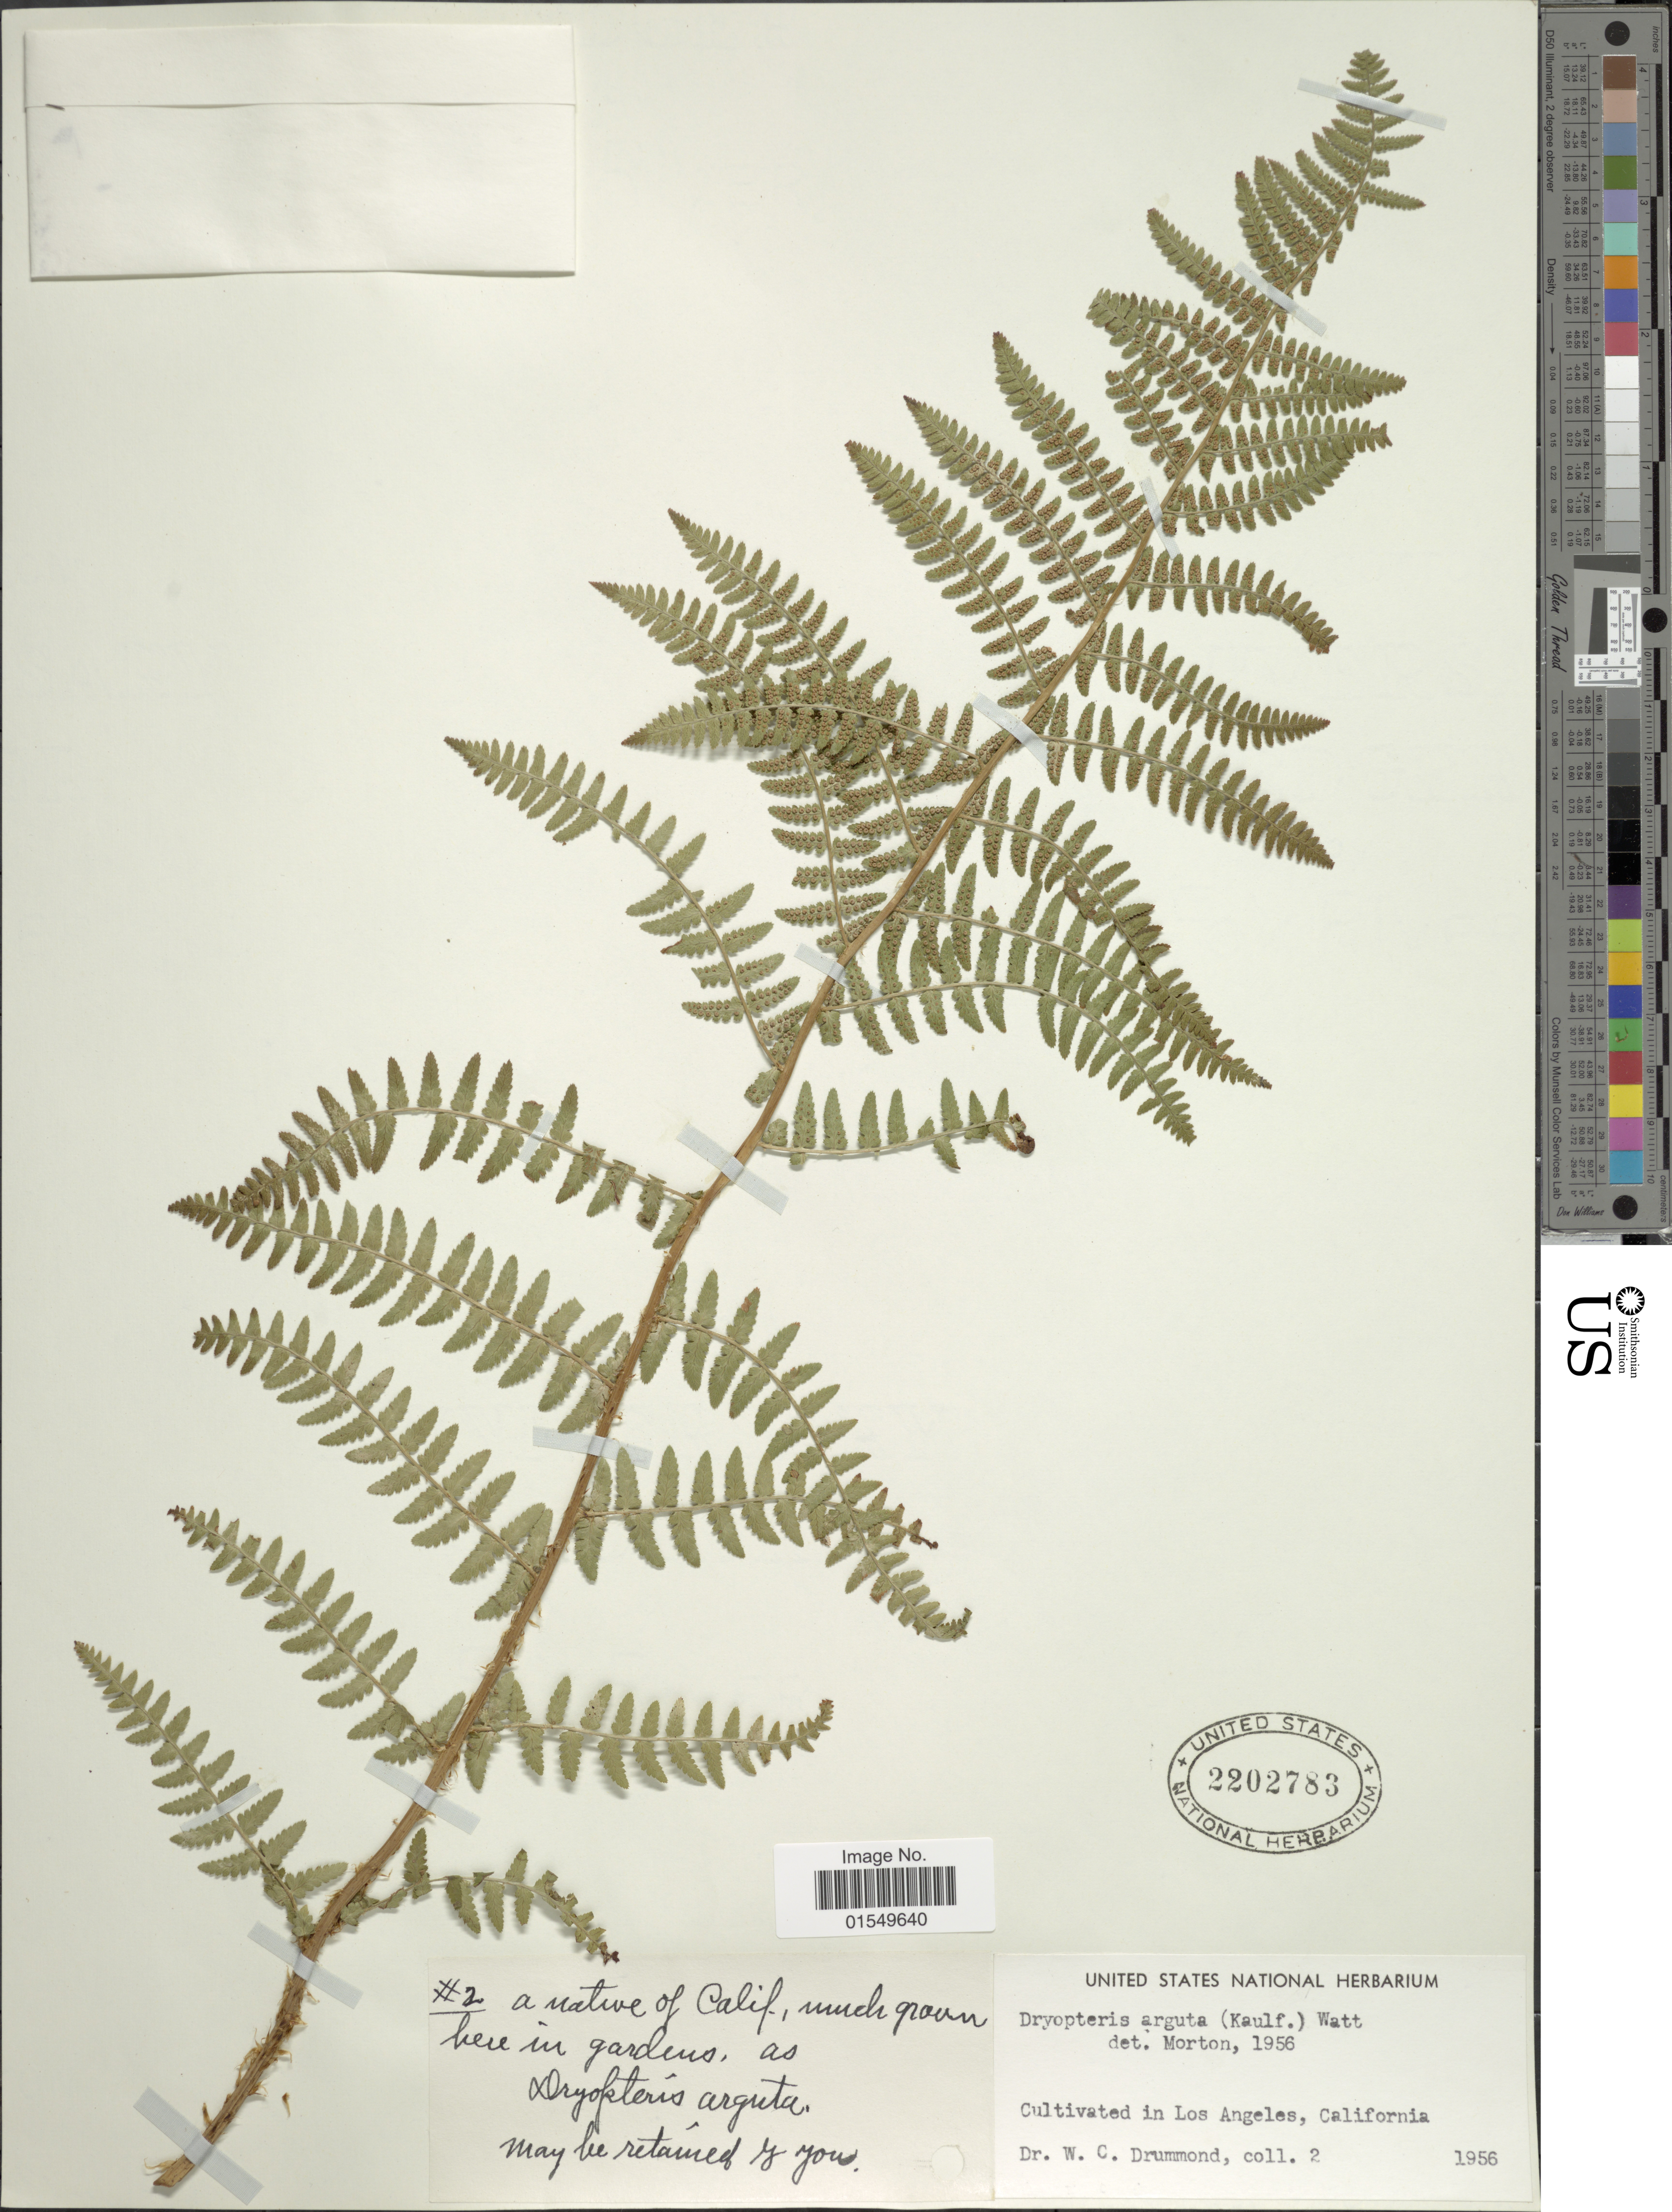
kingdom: Plantae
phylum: Tracheophyta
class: Polypodiopsida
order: Polypodiales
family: Dryopteridaceae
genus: Dryopteris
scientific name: Dryopteris arguta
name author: (Kaulf.) Maxon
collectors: W. Drummond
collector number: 2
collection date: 1956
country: United States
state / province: California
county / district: Los Angeles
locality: Los Angeles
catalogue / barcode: US 2202783